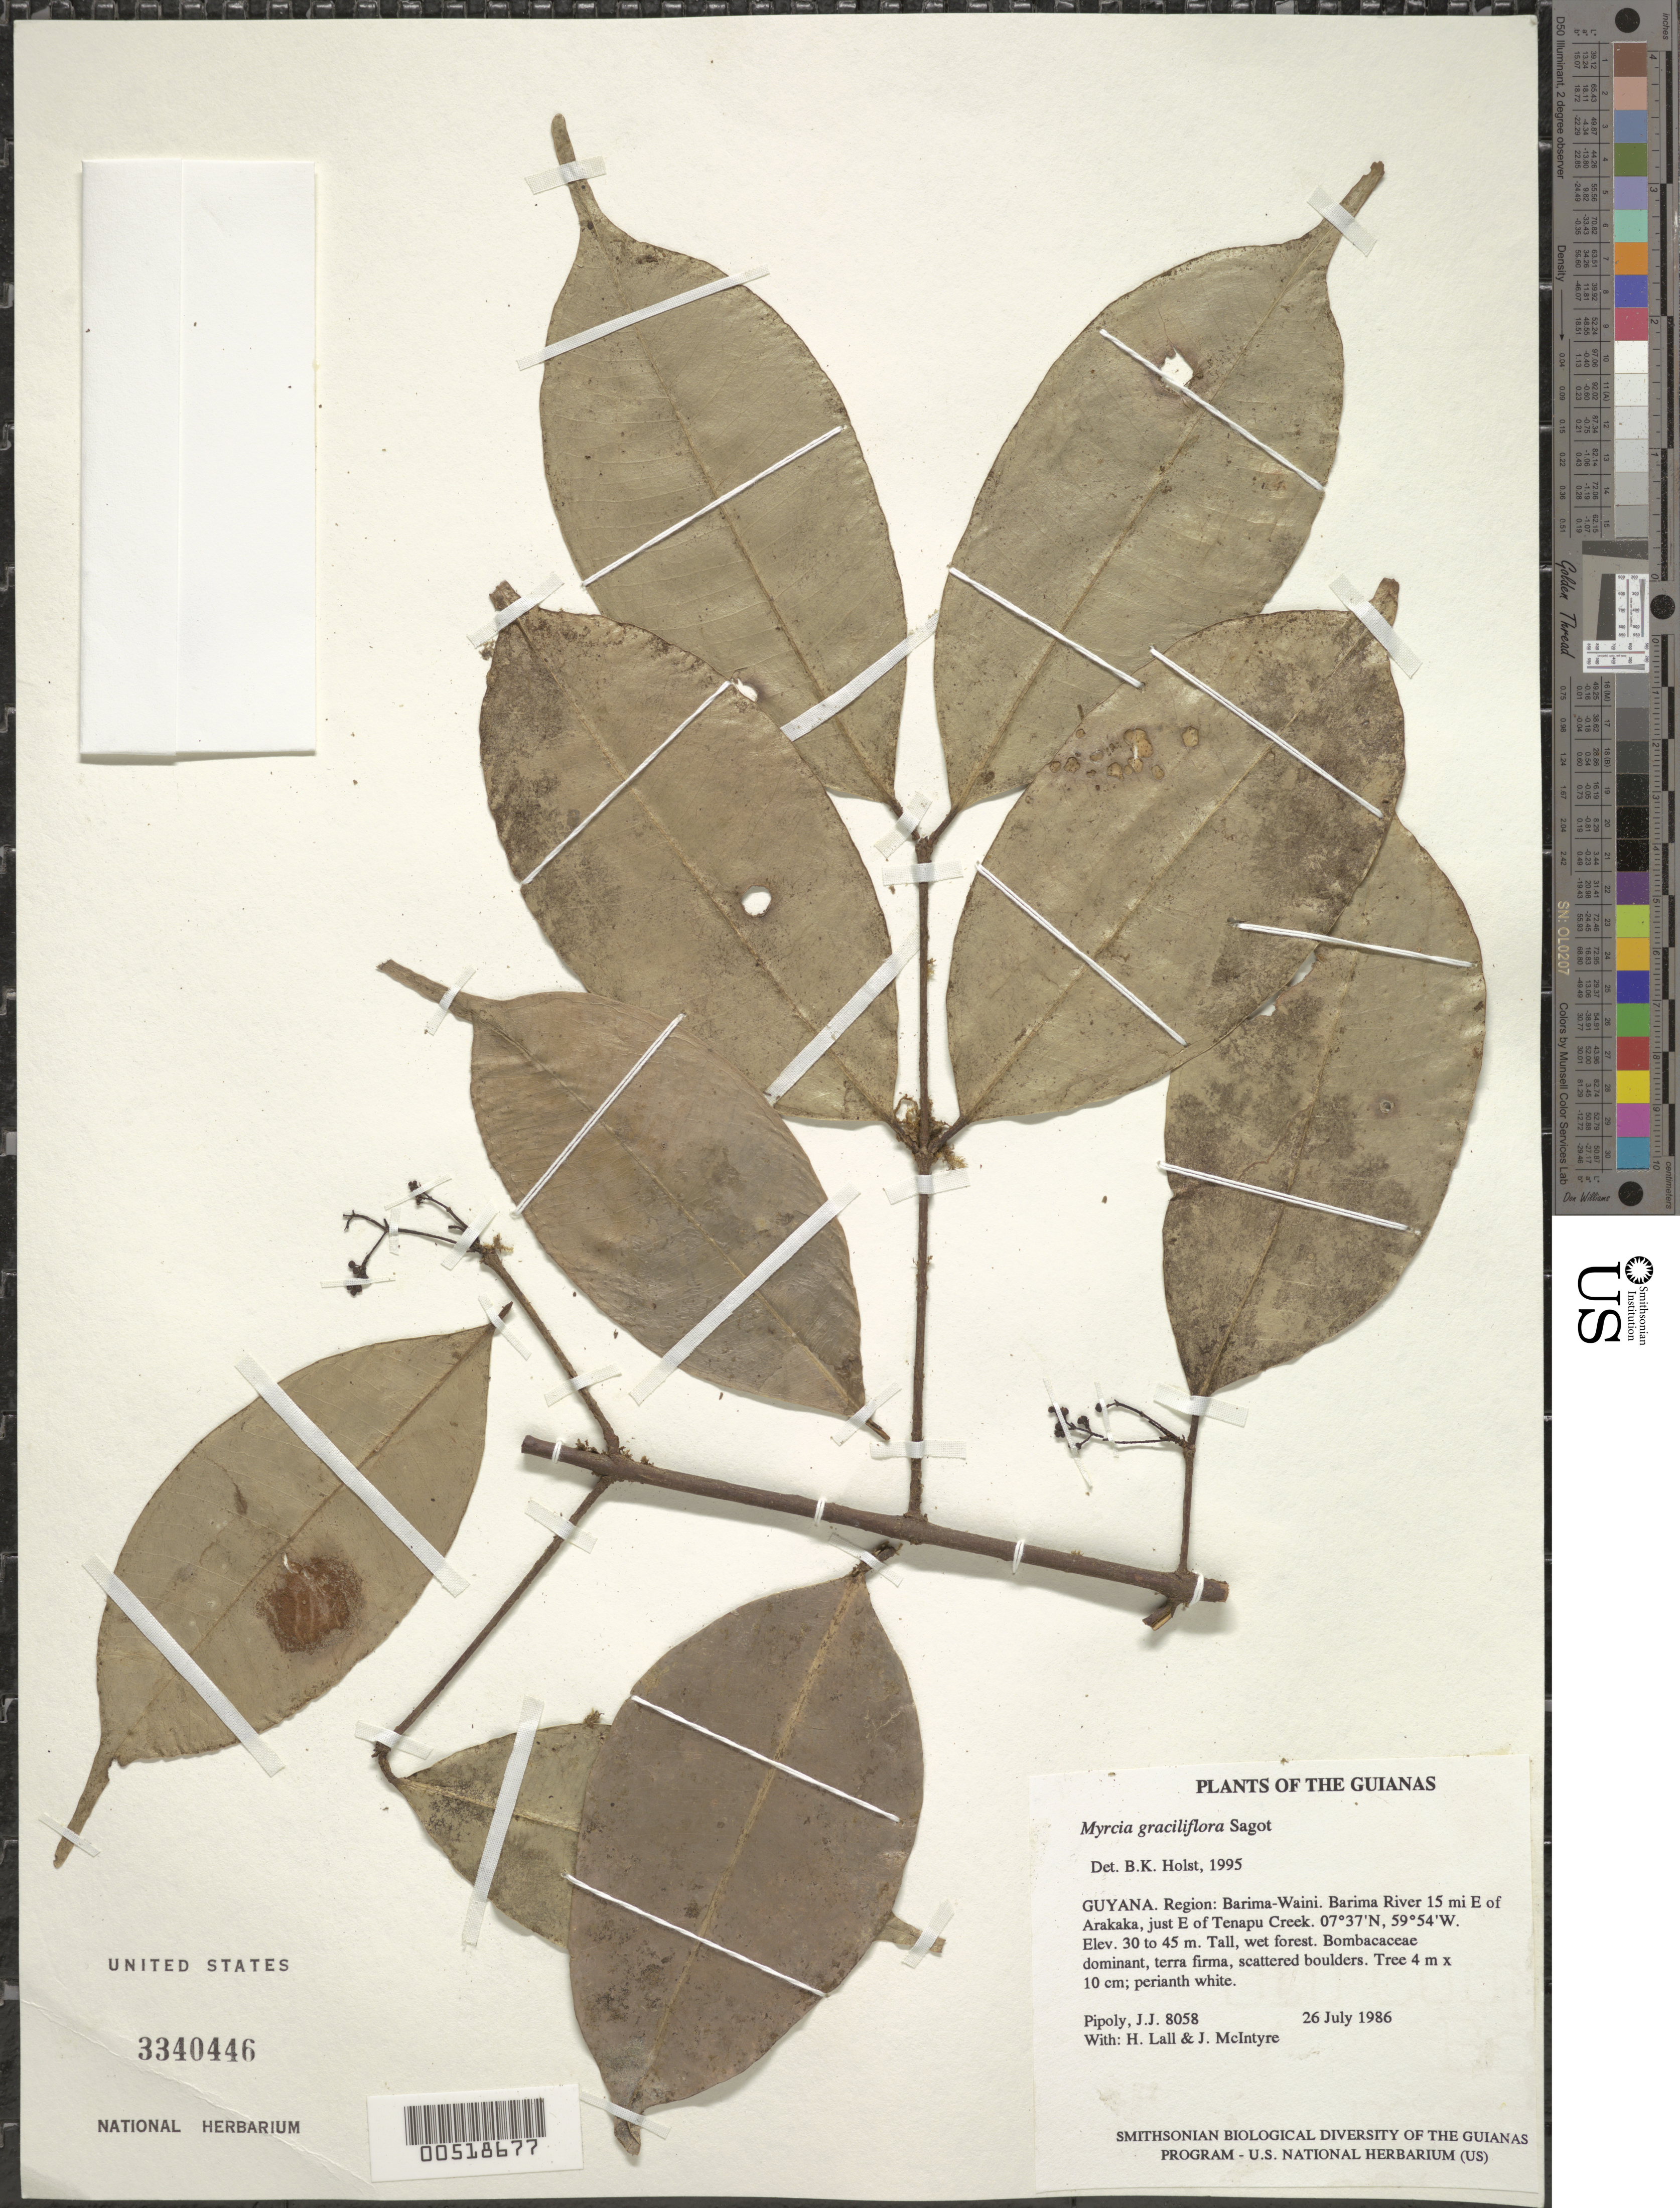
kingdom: Plantae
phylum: Tracheophyta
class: Magnoliopsida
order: Myrtales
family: Myrtaceae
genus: Myrcia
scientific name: Myrcia graciliflora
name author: Sagot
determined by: Holst, Bruce K.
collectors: J. J. Pipoly, H. Lall & J. Mcintyre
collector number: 8058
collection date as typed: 26 July 1986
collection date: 1986-07-26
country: Guyana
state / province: Barima-Waini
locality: Barima River 15 mi E of Arakaka, just E of Tenapu Creek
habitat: Tall, wet forest. Bombacaceae dominant, terra firma, scattered boulders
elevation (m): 30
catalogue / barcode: US 3340446